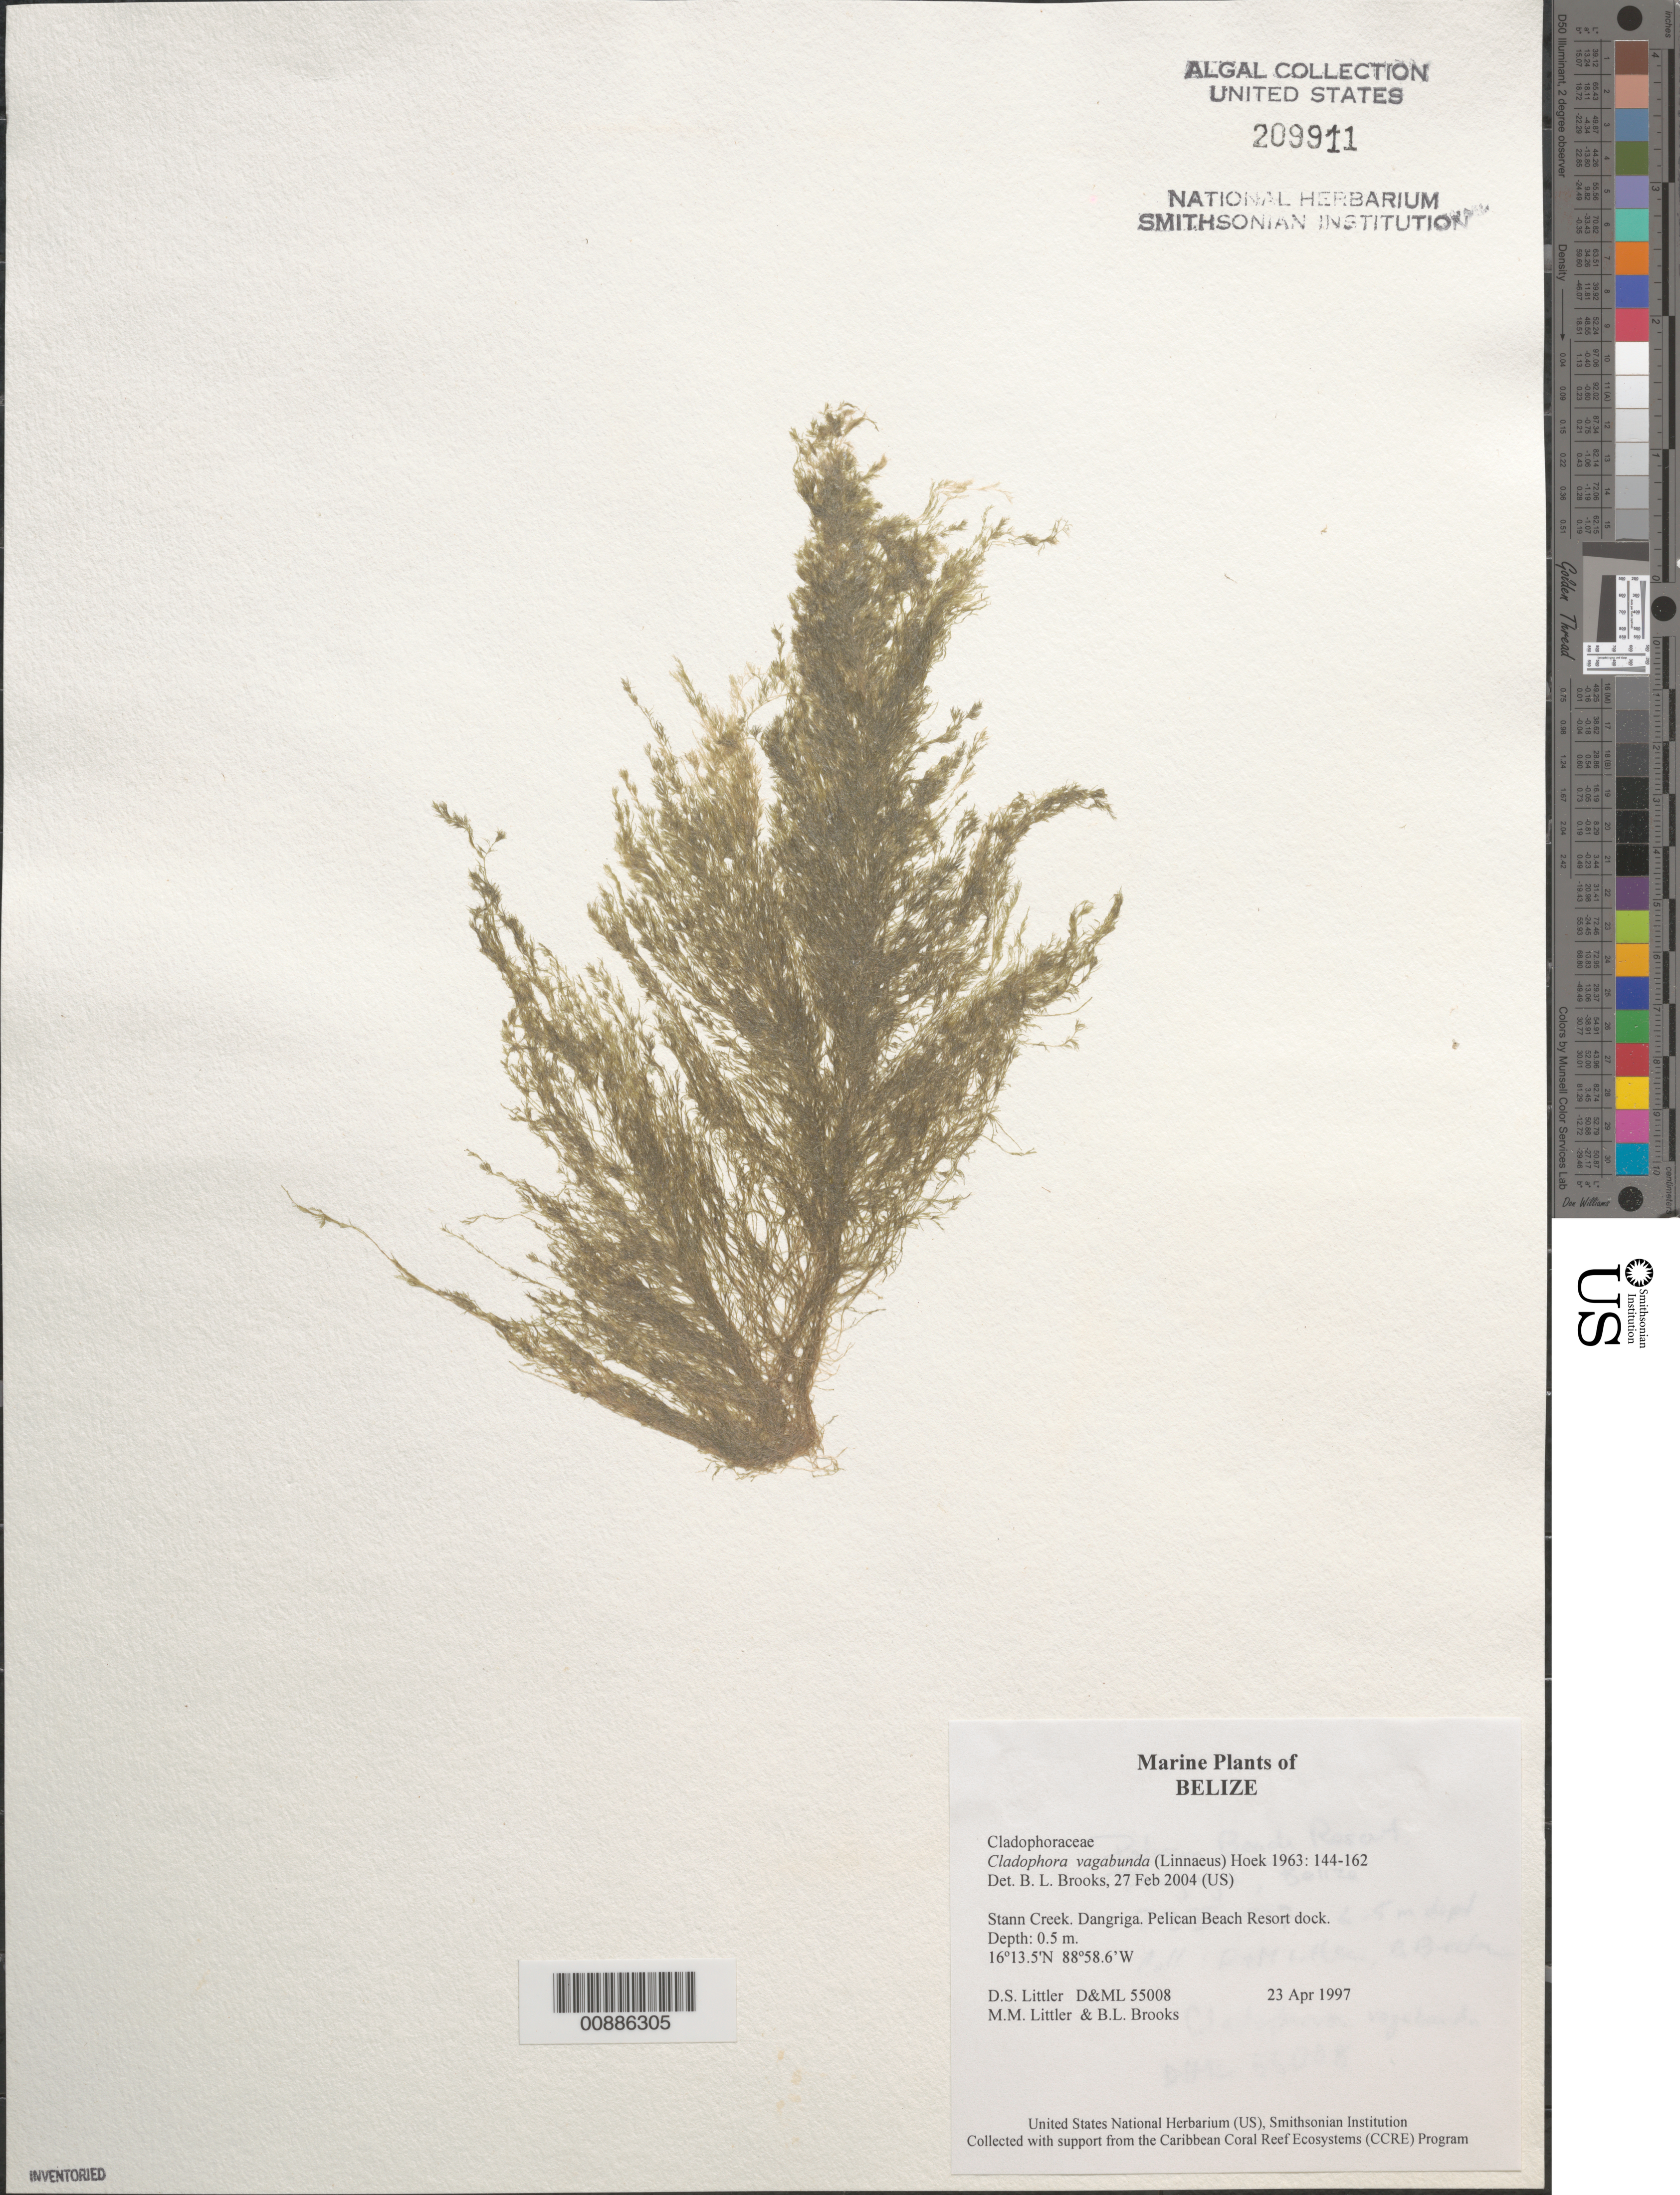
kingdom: Plantae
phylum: Chlorophyta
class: Ulvophyceae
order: Cladophorales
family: Cladophoraceae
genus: Cladophora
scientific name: Cladophora vagabunda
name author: (L.) C. Hoek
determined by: Brooks, B. L., (BOT), Smithsonian Institution - National Museum of Natural History (UNITED STATES)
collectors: D. S. Littler, M. M. Littler & B. Brooks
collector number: D&ML 55008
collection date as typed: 23 Apr 1997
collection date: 1997-04-23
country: Belize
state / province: Stann Creek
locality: Dangriga, Pelican Beach Resort dock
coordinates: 16 13.5'N, 88 58.6'W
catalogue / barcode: US 209911